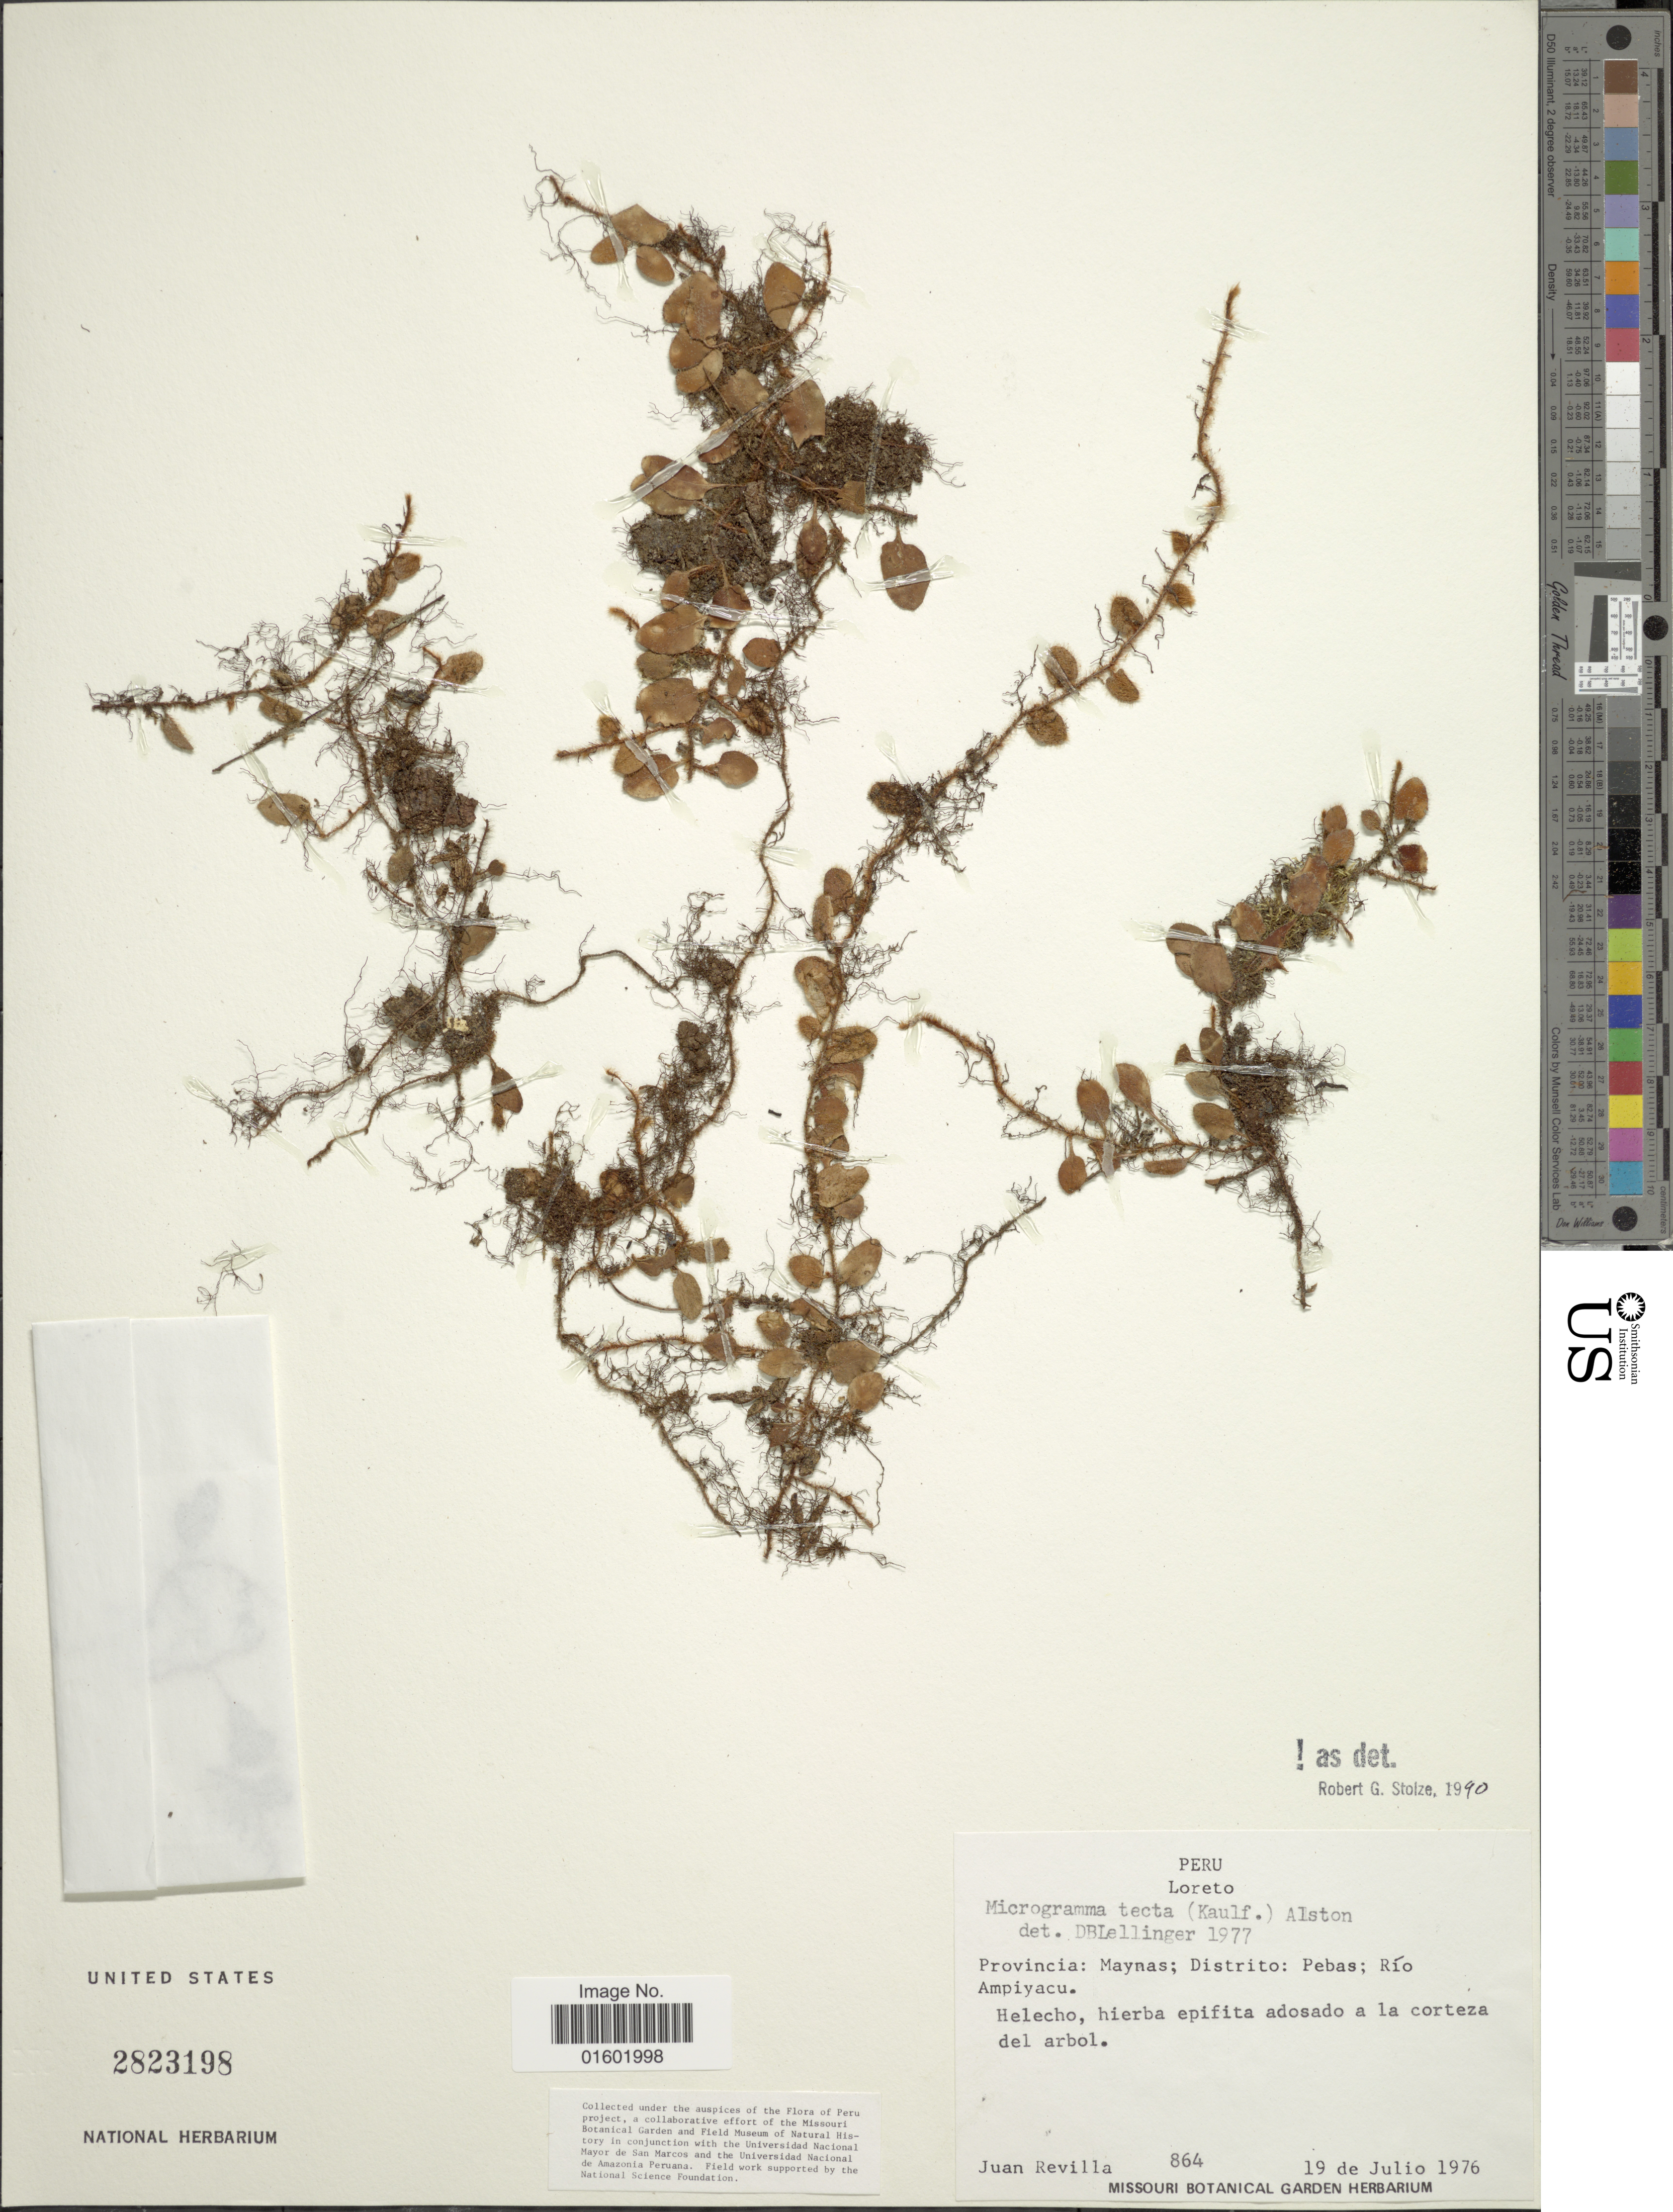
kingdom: Plantae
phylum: Tracheophyta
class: Polypodiopsida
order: Polypodiales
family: Polypodiaceae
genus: Microgramma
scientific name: Microgramma tecta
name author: (Kaulf.) Alston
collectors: J. Revilla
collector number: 864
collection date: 1976-07-19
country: Peru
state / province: Loreto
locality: Provincia: Maynas: Districto : Pebas: Rio Ampiyacu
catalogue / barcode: US 2823189